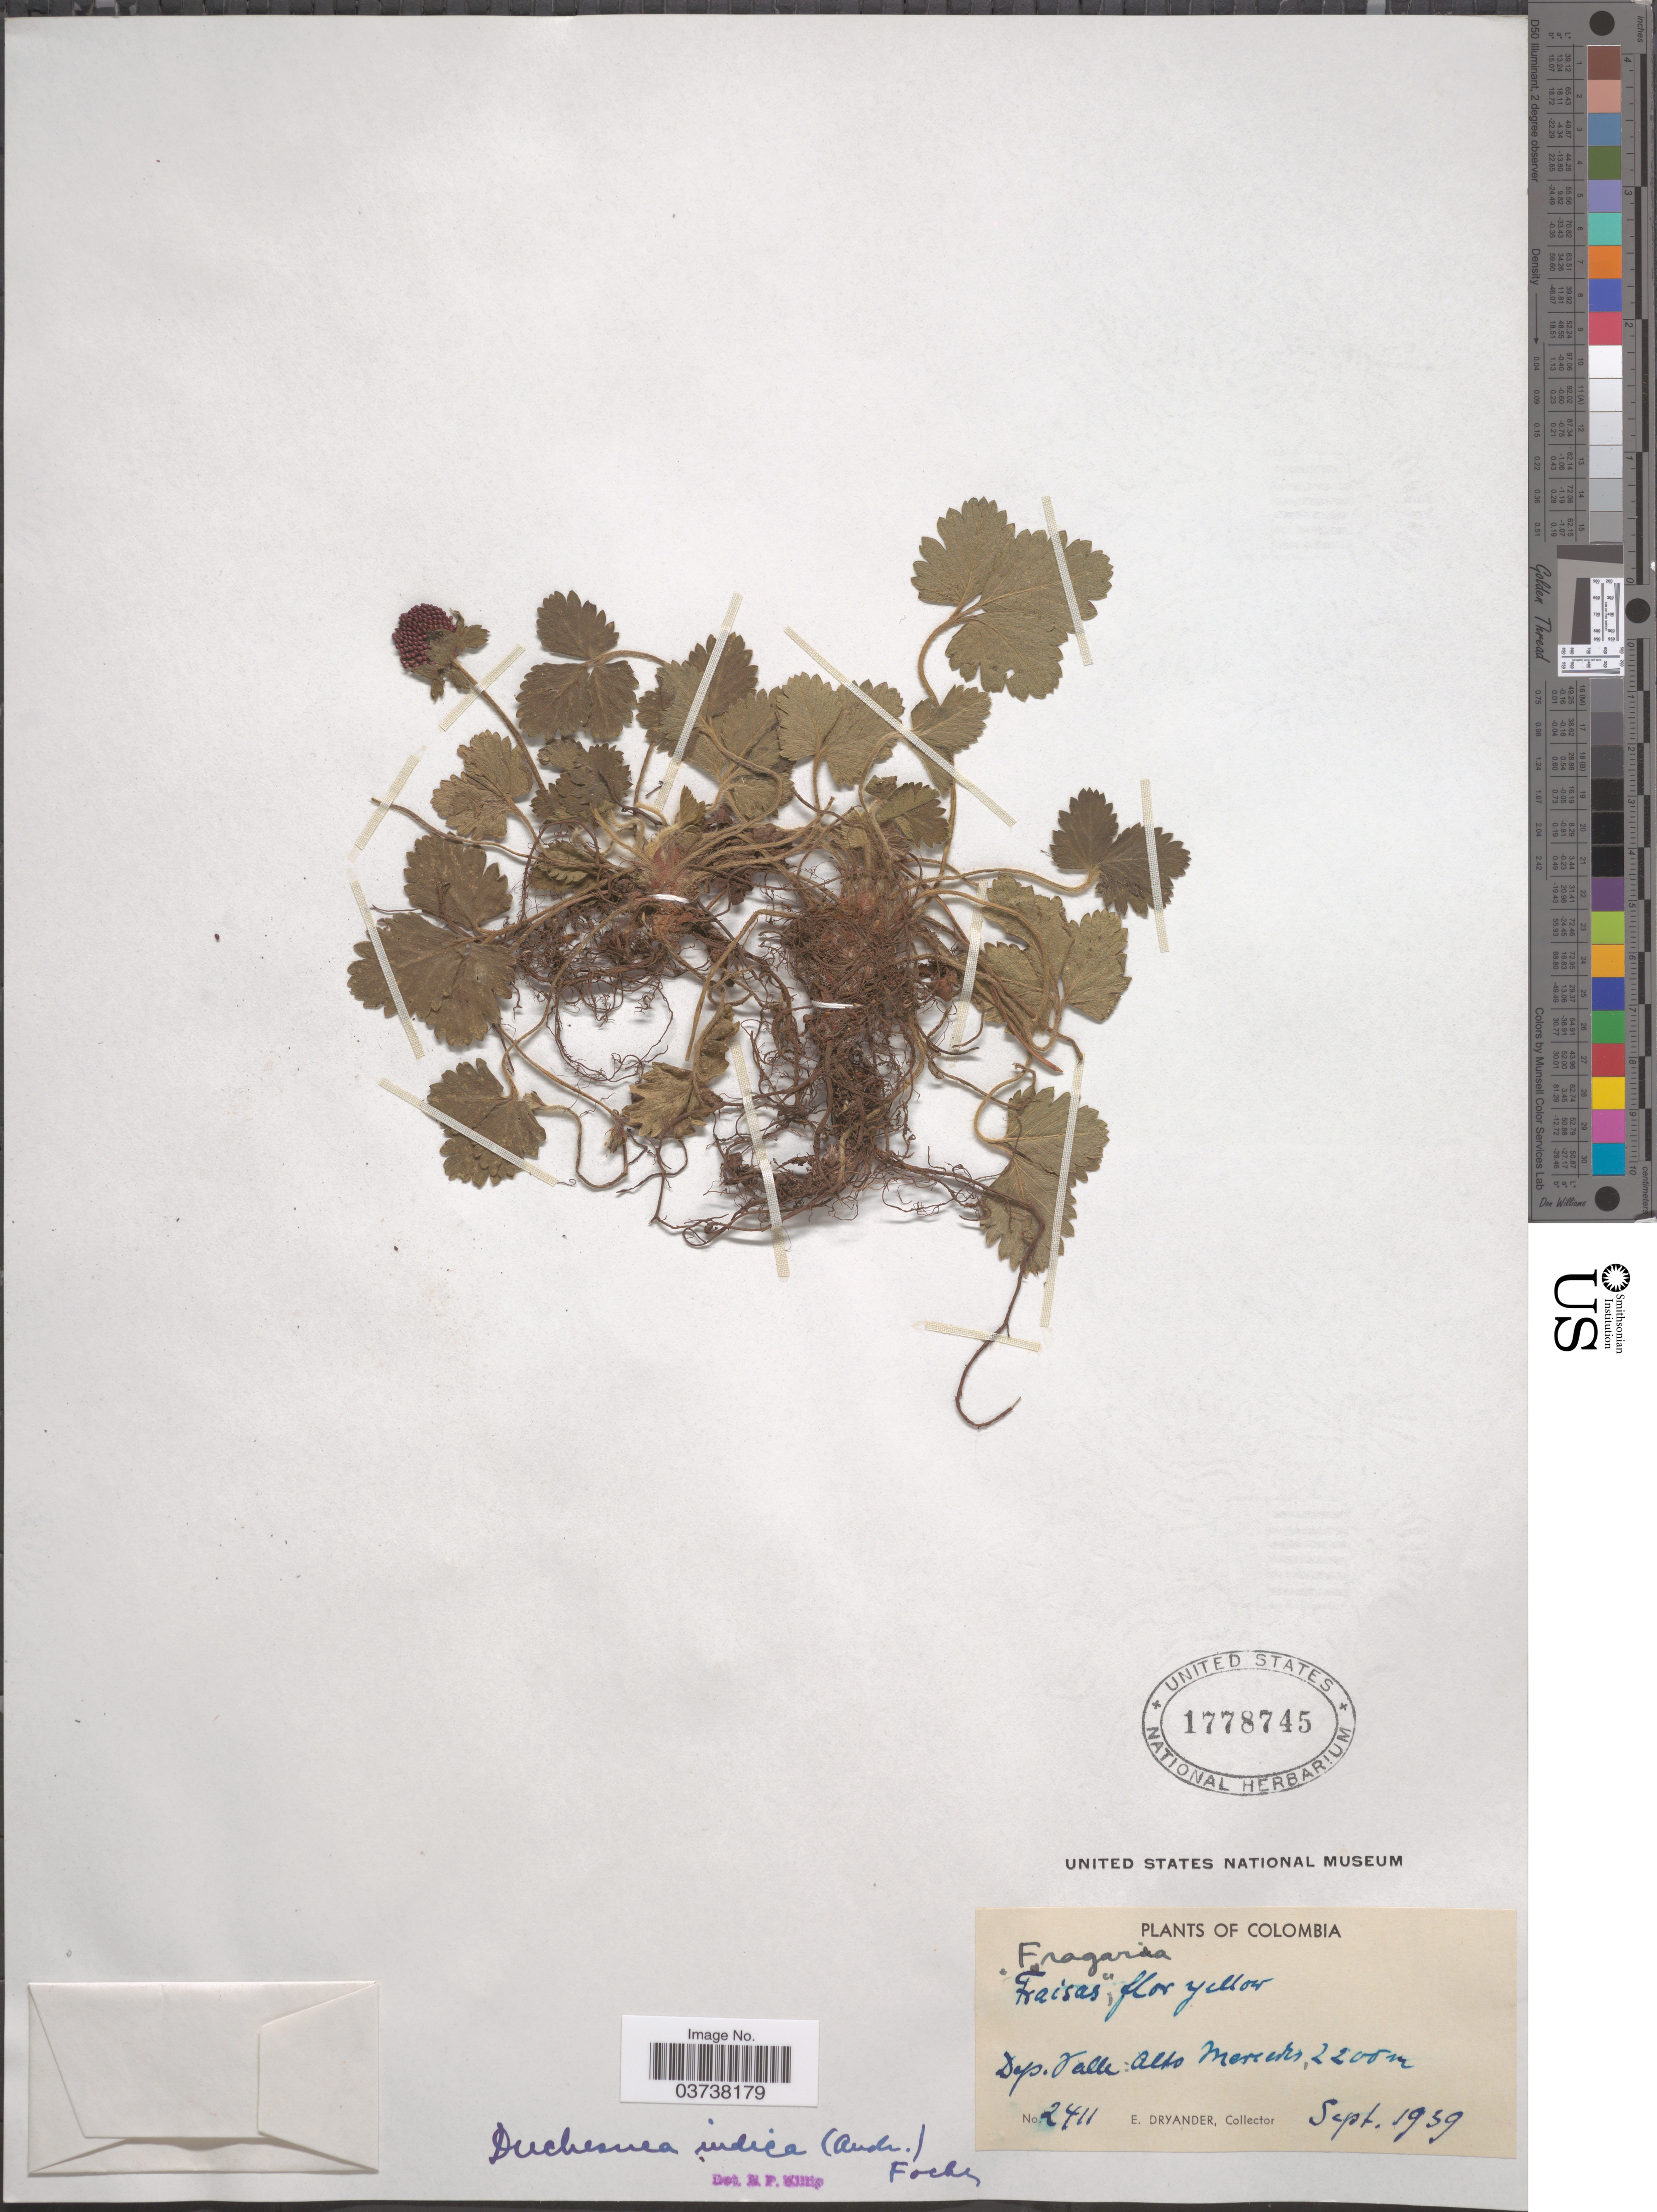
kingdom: Plantae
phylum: Tracheophyta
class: Magnoliopsida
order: Rosales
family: Rosaceae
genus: Potentilla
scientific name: Potentilla indica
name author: (Andrews) Th. Wolf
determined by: Strong, Mark T., (BOT), Smithsonian Institution - National Museum of Natural History (UNITED STATES)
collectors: E. Dryander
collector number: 2411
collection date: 1939-09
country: Colombia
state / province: Valle del Cauca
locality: Dep. Valle: Alto Mercedes.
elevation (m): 2200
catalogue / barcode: US 1778745